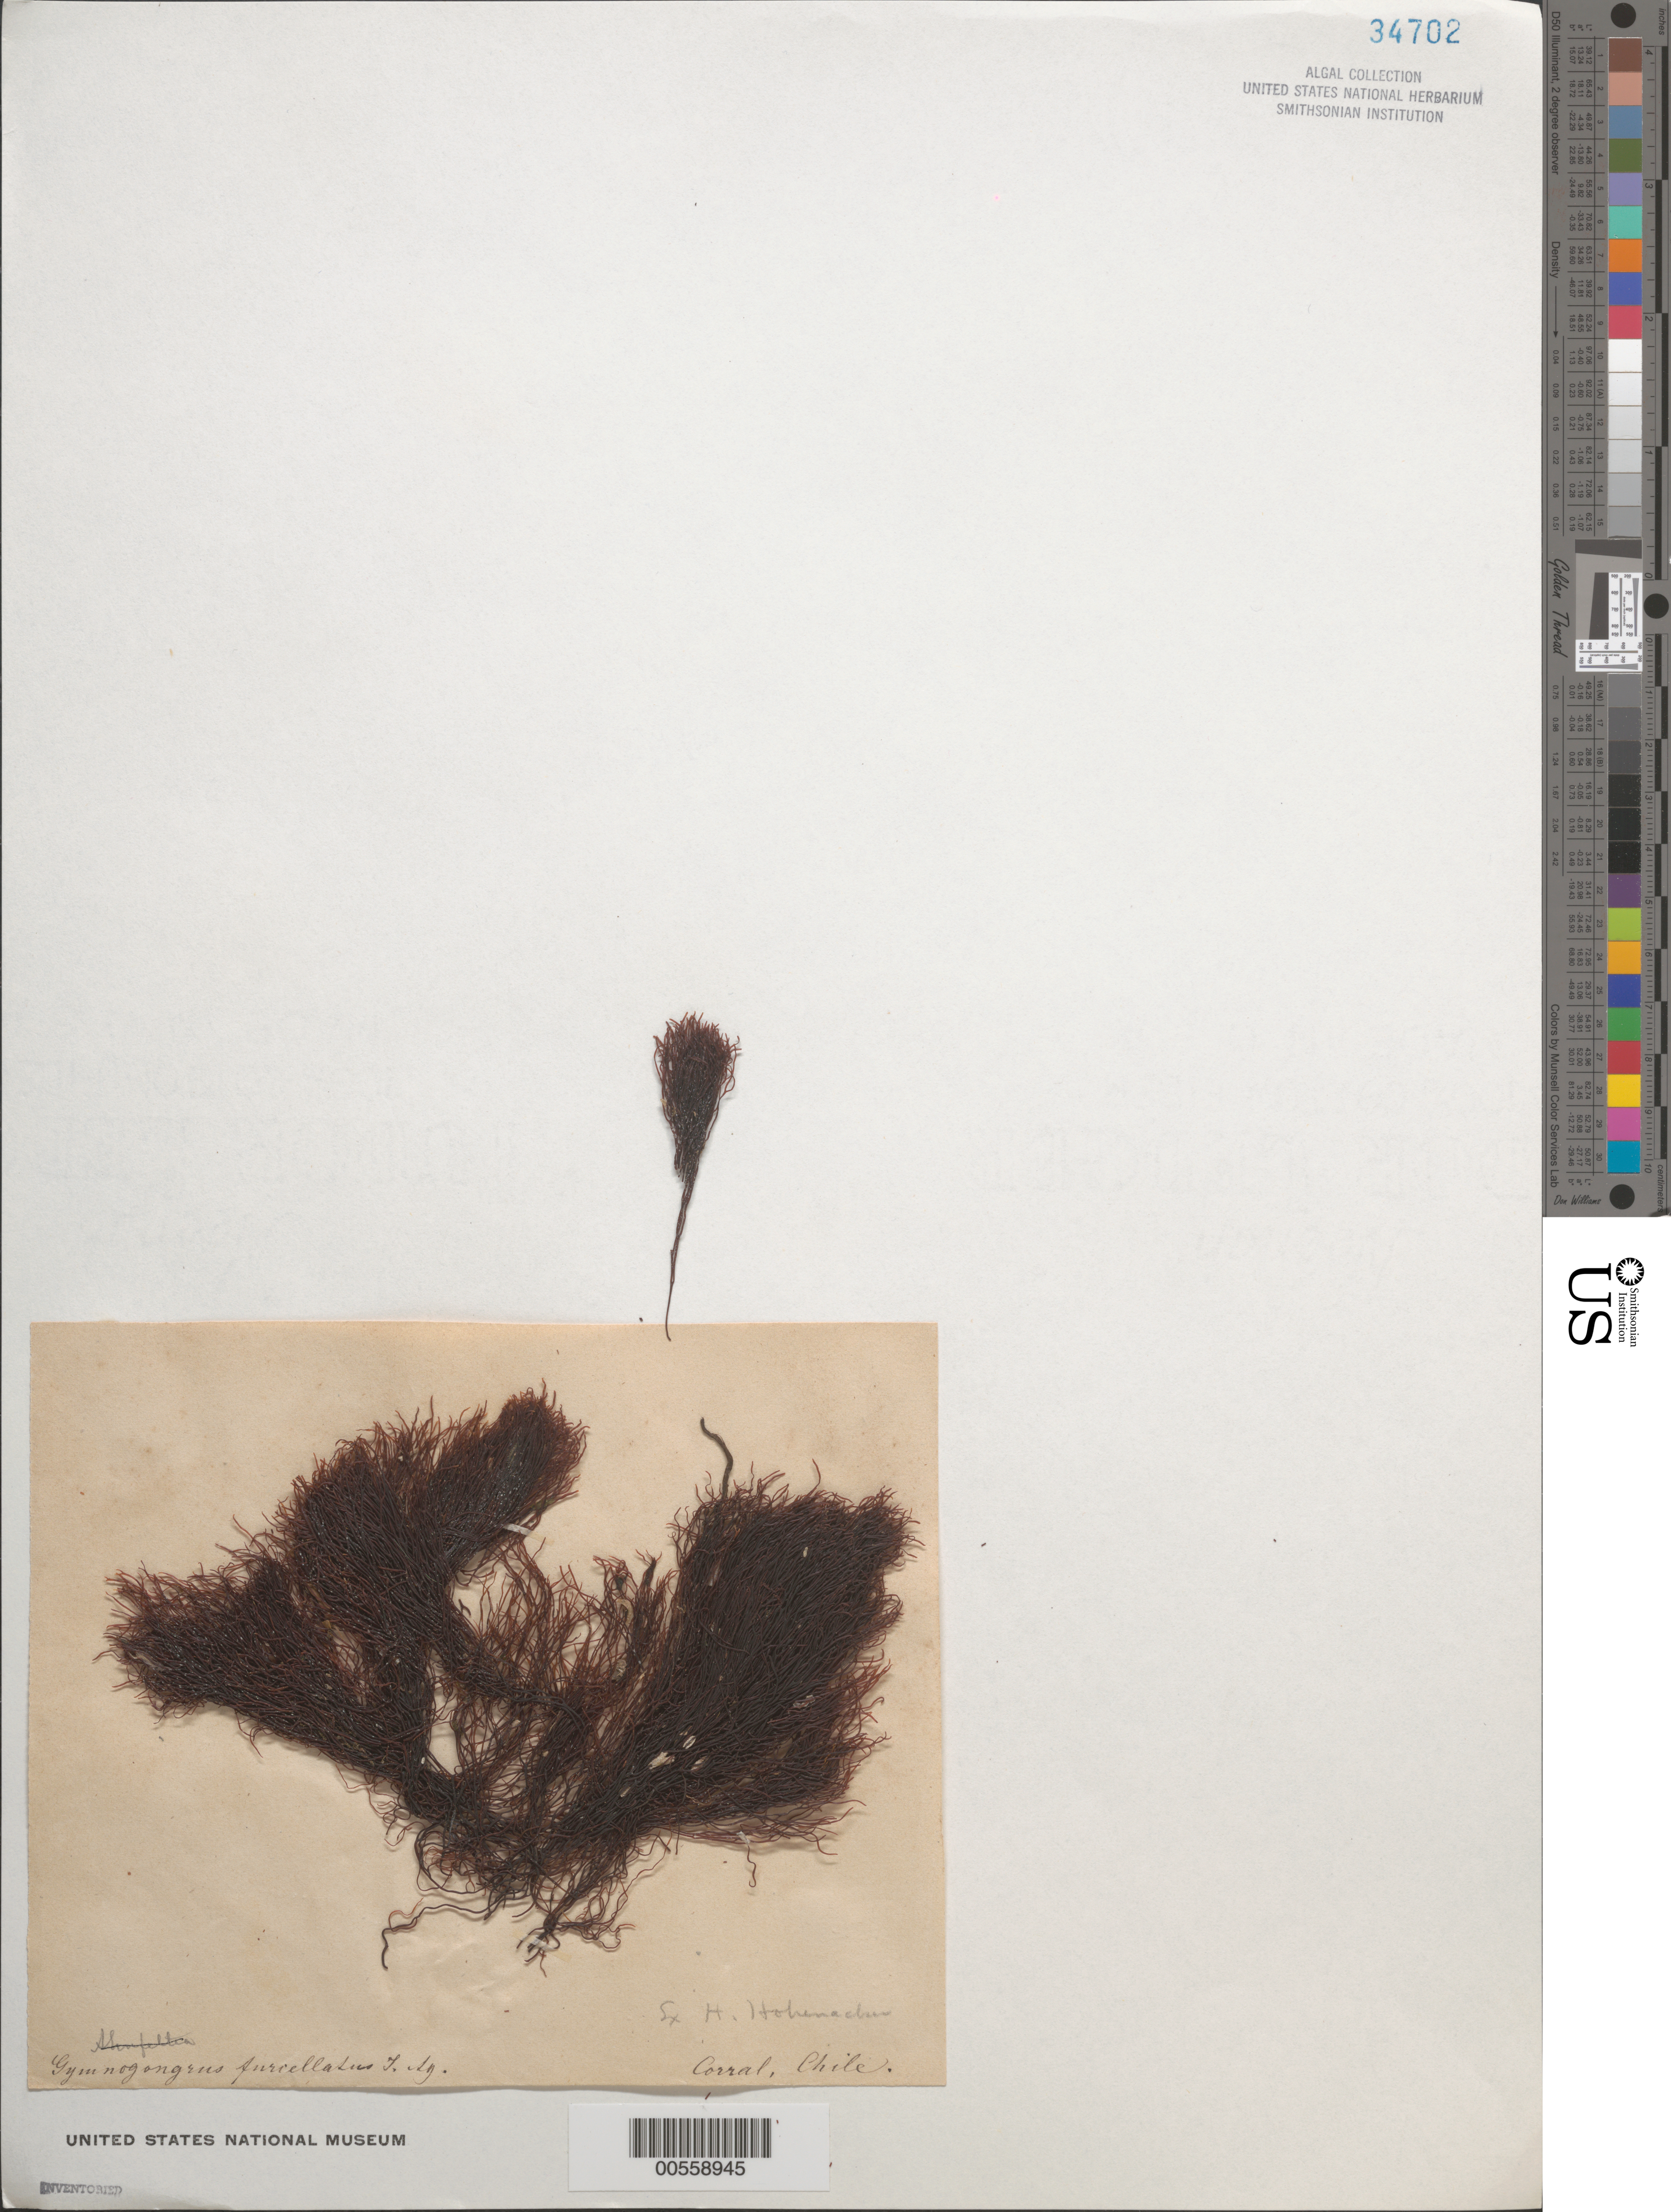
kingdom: Plantae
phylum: Rhodophyta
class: Florideophyceae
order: Gigartinales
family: Phyllophoraceae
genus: Gymnogongrus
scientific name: Gymnogongrus furcellatus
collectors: Hohenacker herbarium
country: Chile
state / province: Los Lagos (X)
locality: Corral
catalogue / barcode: US 34702